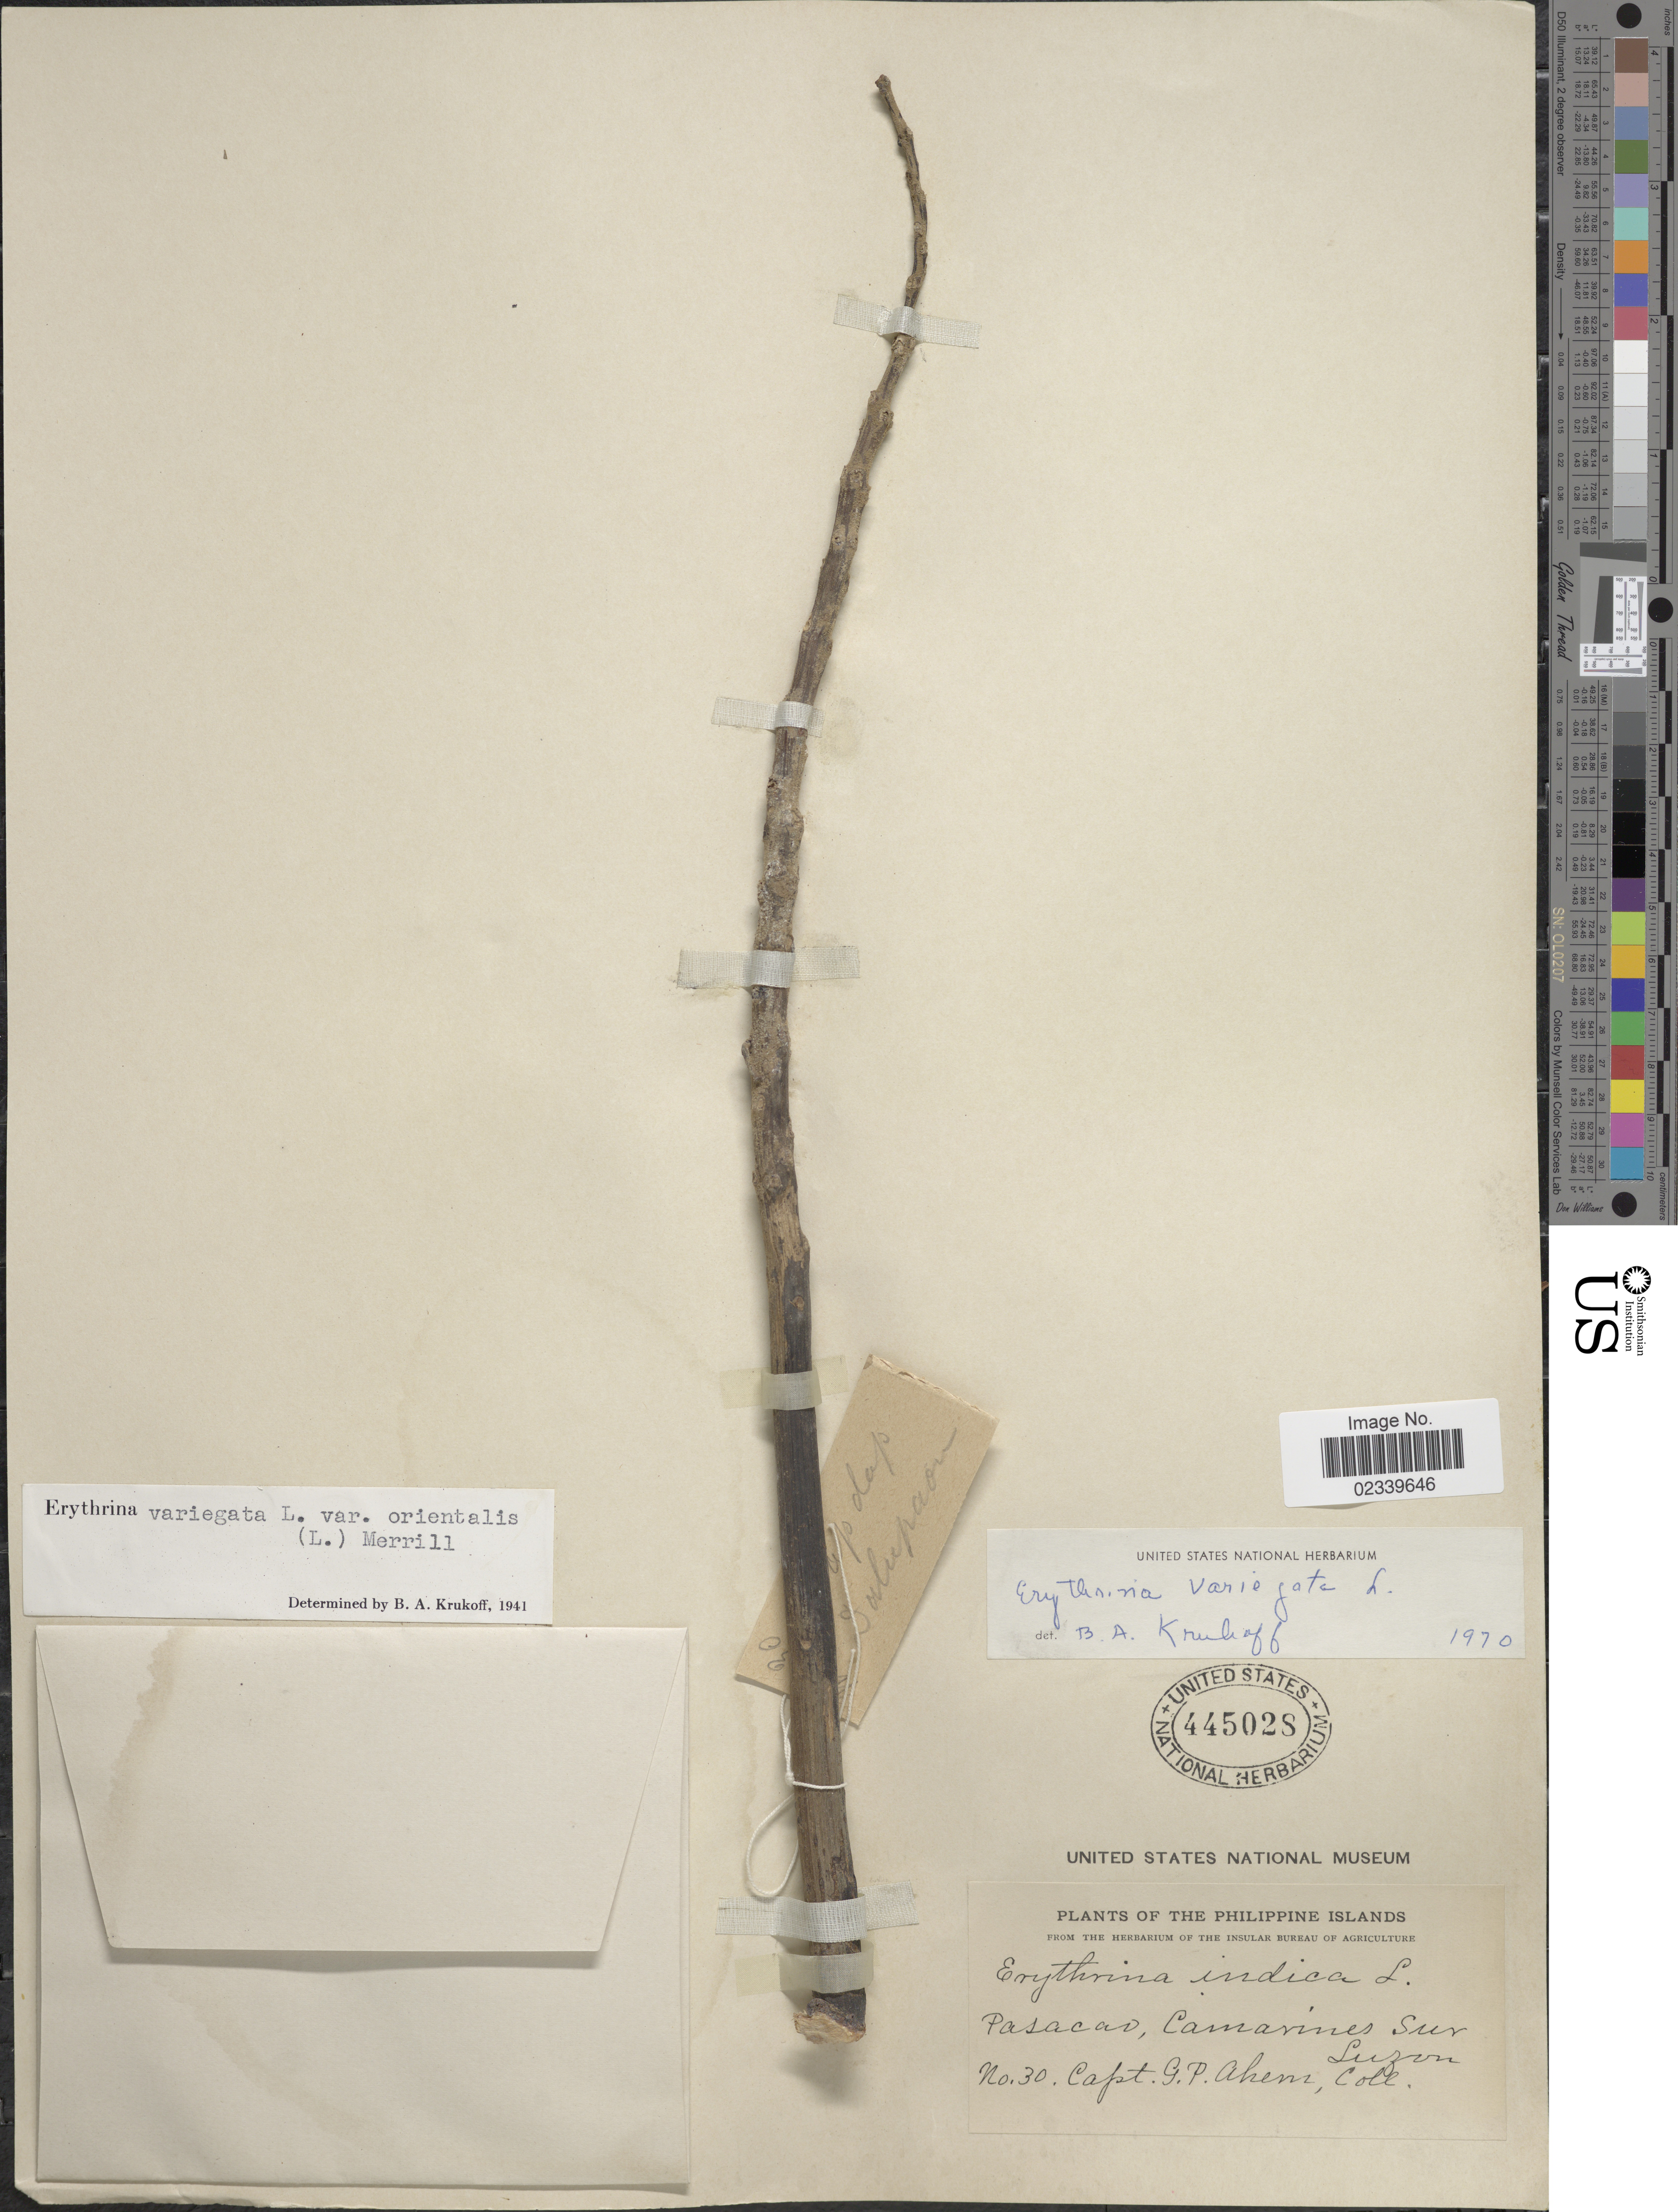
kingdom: Plantae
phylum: Tracheophyta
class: Magnoliopsida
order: Fabales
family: Fabaceae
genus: Erythrina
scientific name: Erythrina variegata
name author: L.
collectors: G. Ahern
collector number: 30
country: Philippines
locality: Pasacao, Camavines, Sur Luzon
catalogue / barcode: US 445028